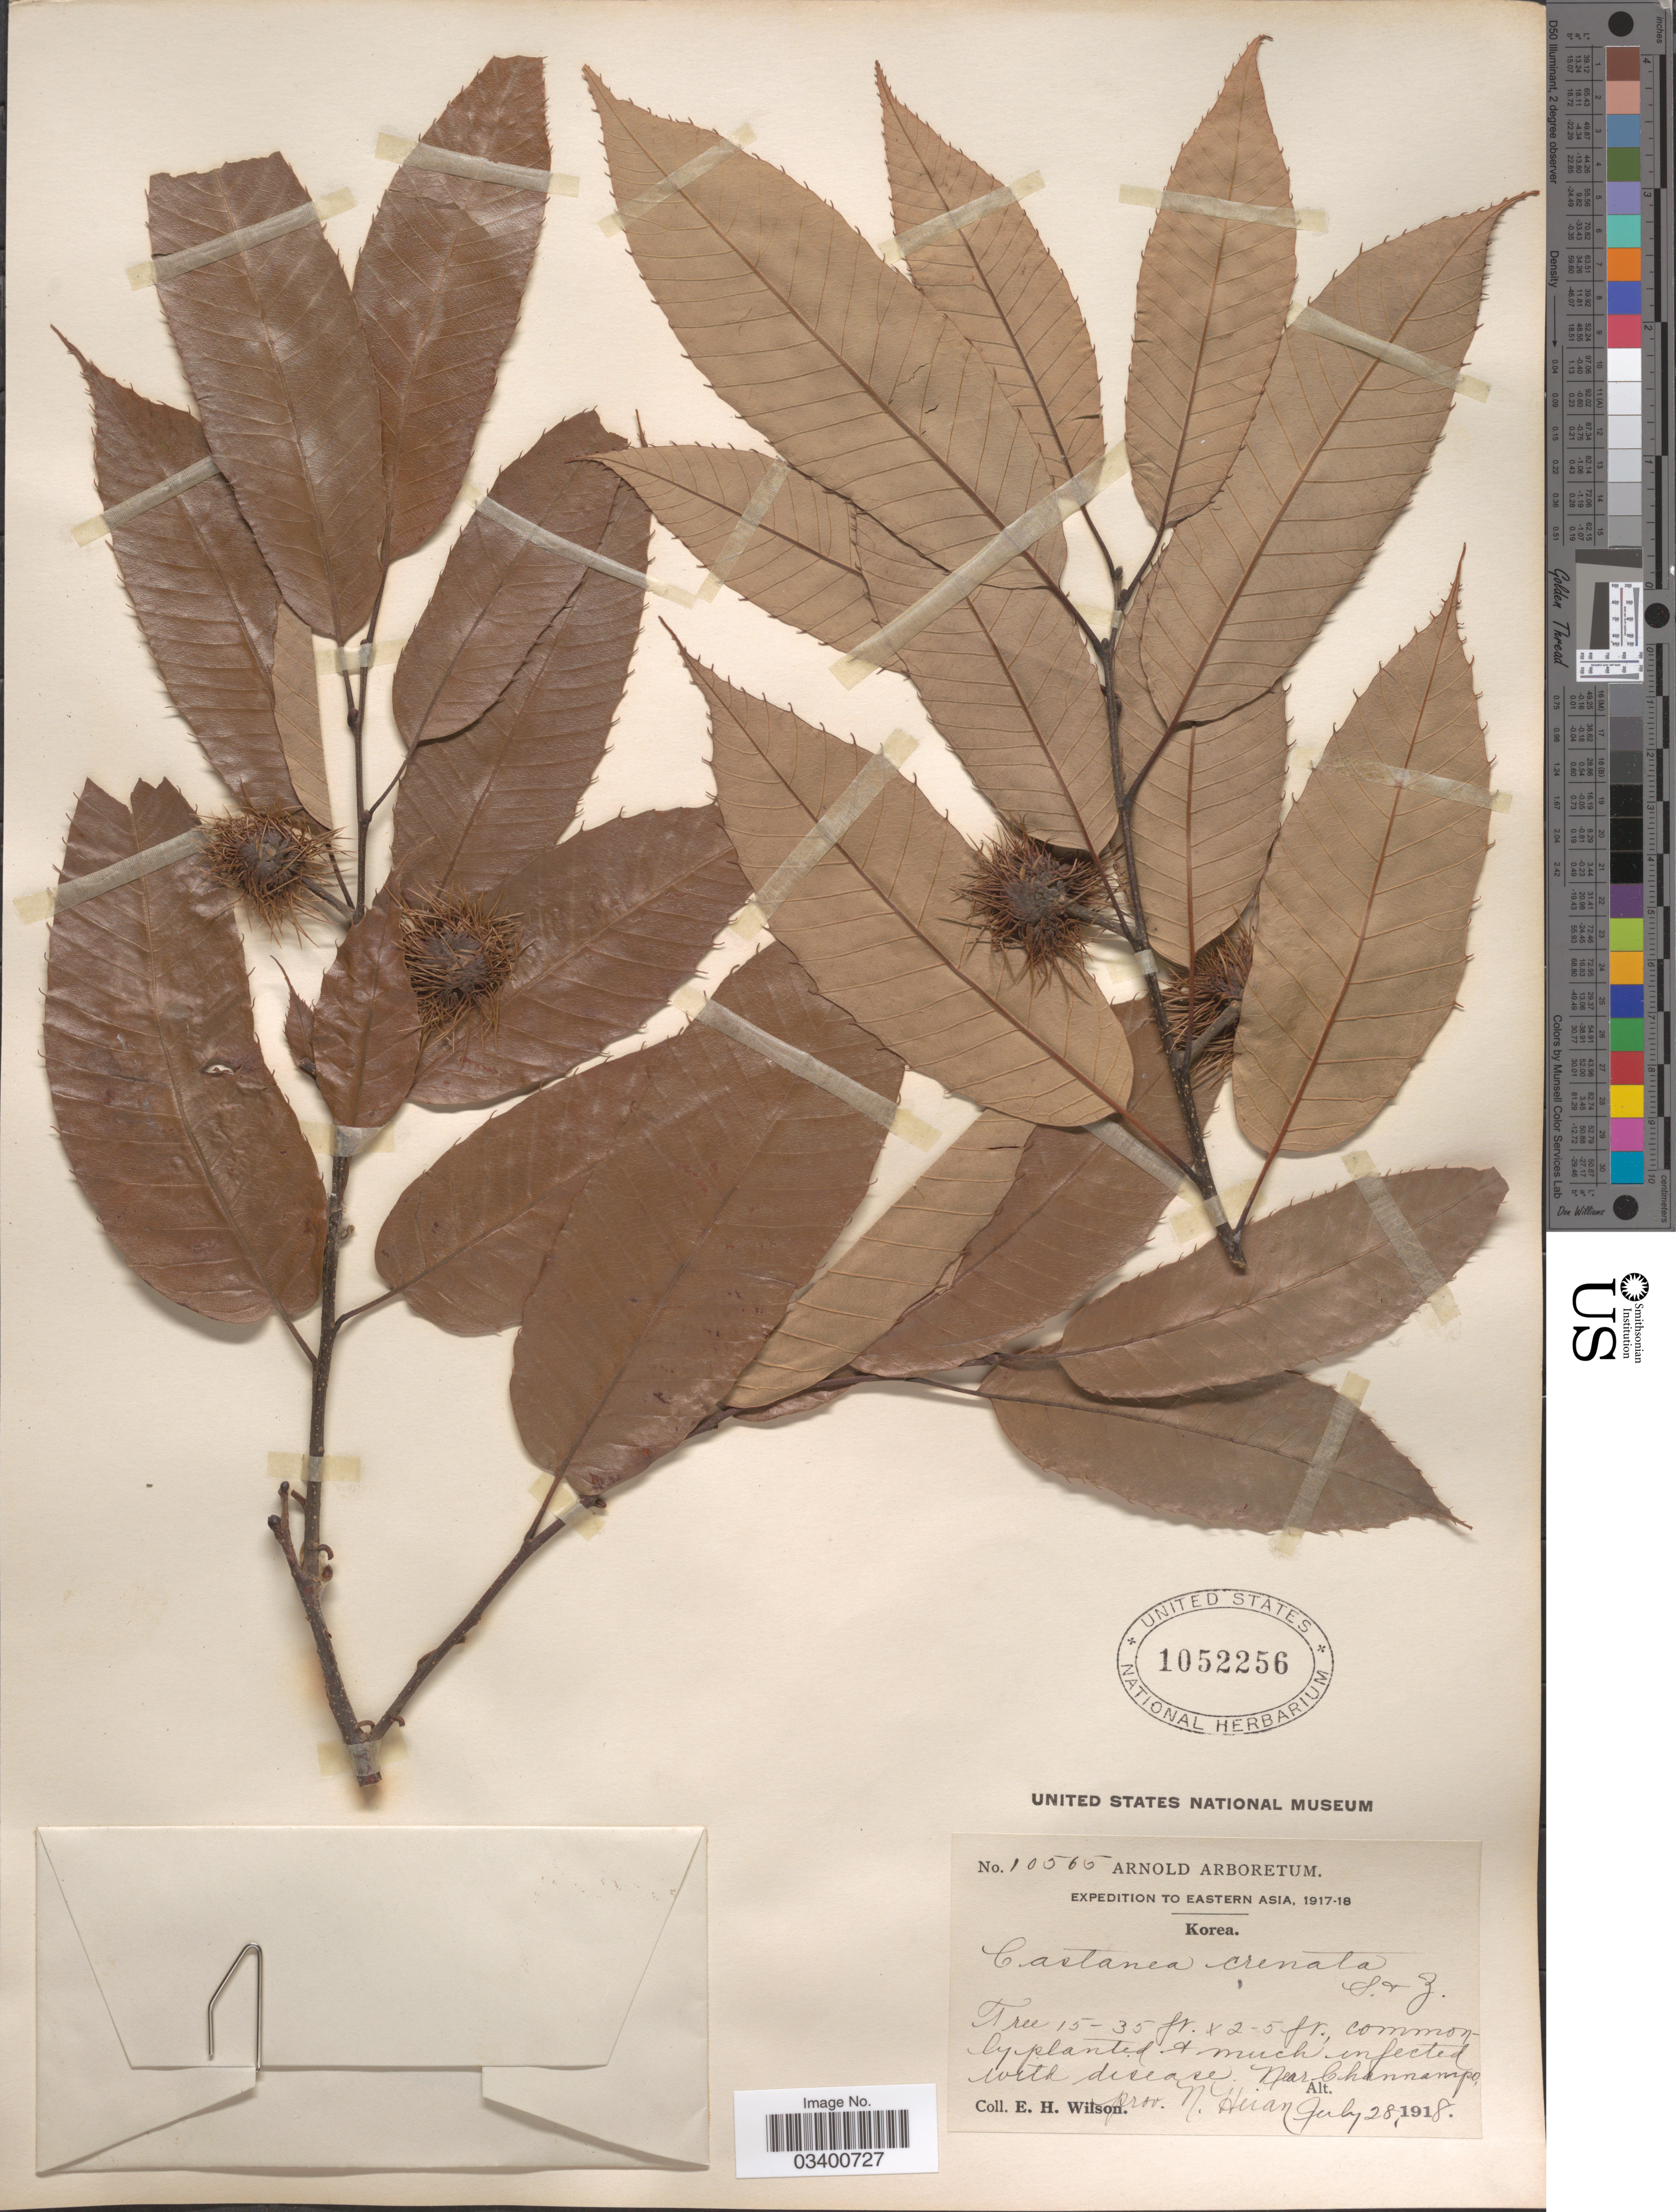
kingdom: Plantae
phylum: Tracheophyta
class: Magnoliopsida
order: Fagales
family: Fagaceae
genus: Castanea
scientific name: Castanea crenata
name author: Siebold & Zucc.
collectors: E. Wilson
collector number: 10565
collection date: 1918-07-28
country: North Korea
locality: Near Channampo, prov. N. Heian.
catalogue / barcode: US 1052256